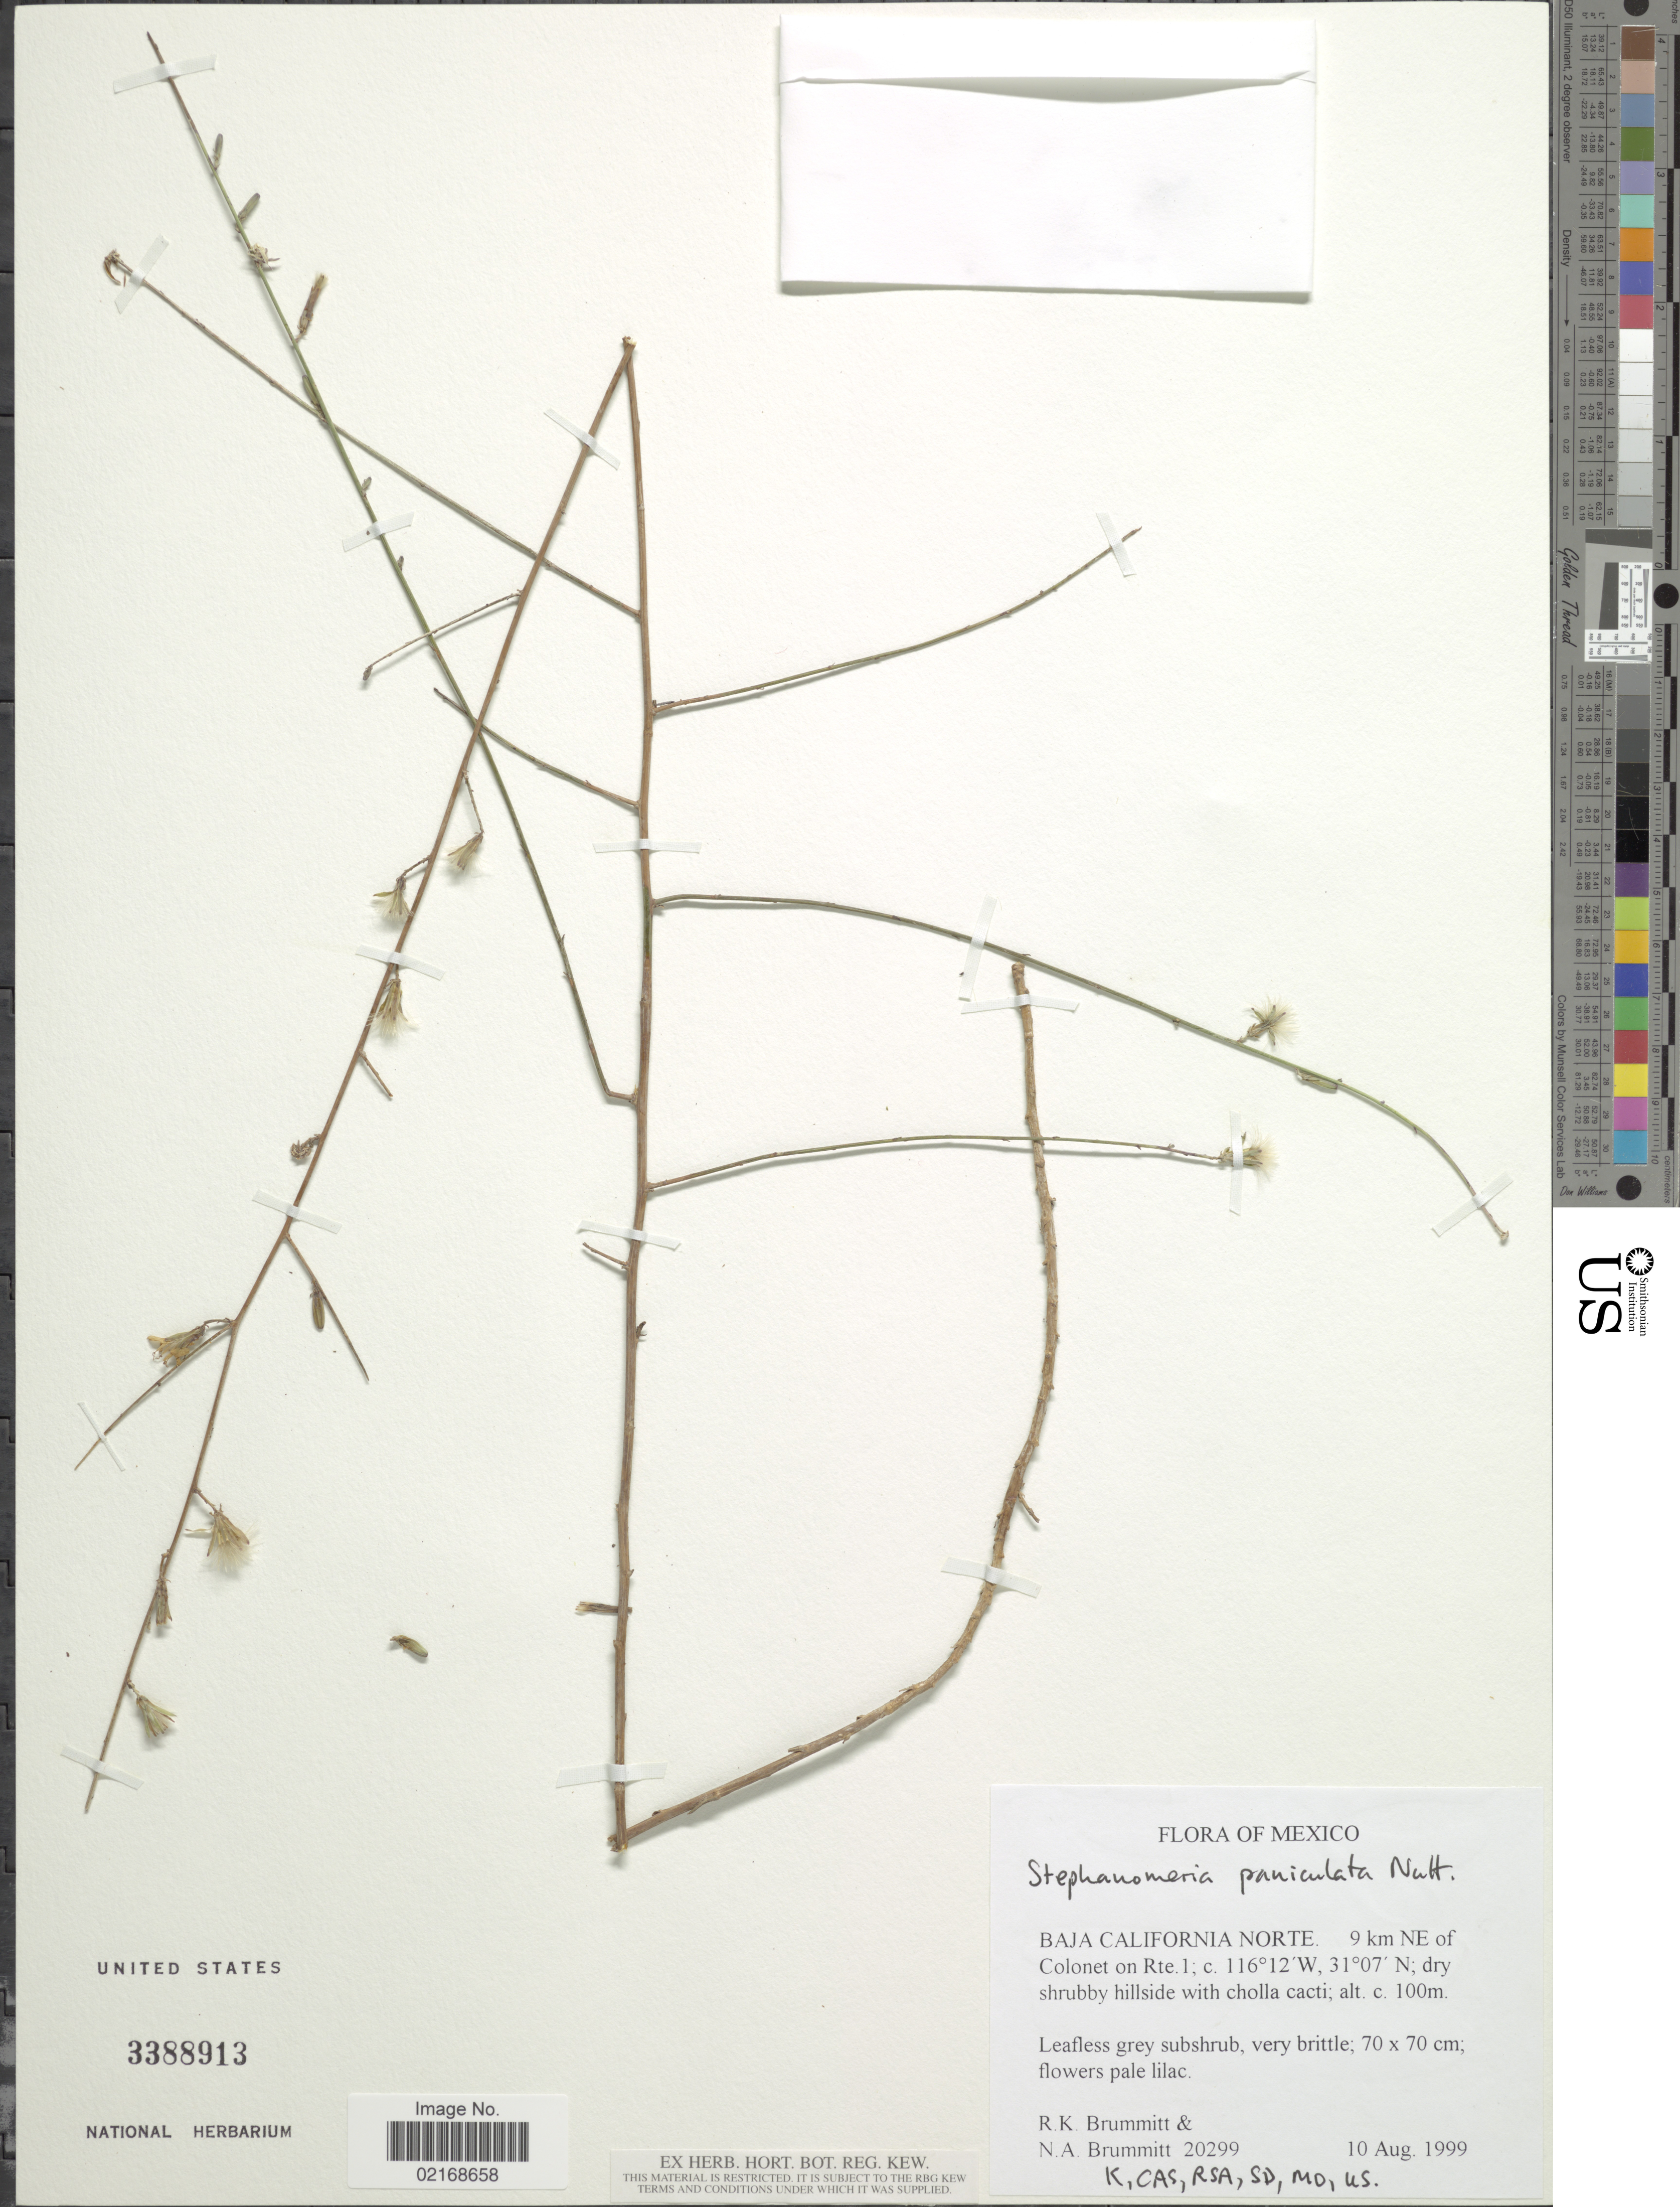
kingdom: Plantae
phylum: Tracheophyta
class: Magnoliopsida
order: Asterales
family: Asteraceae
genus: Stephanomeria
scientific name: Stephanomeria paniculata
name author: Nutt.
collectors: R. K. Brummitt & N. A . Brummitt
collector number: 20299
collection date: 1999-08-10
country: Mexico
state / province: Baja California Norte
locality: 9 km NE of Colonet on Rte1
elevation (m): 100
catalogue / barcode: US 3388913